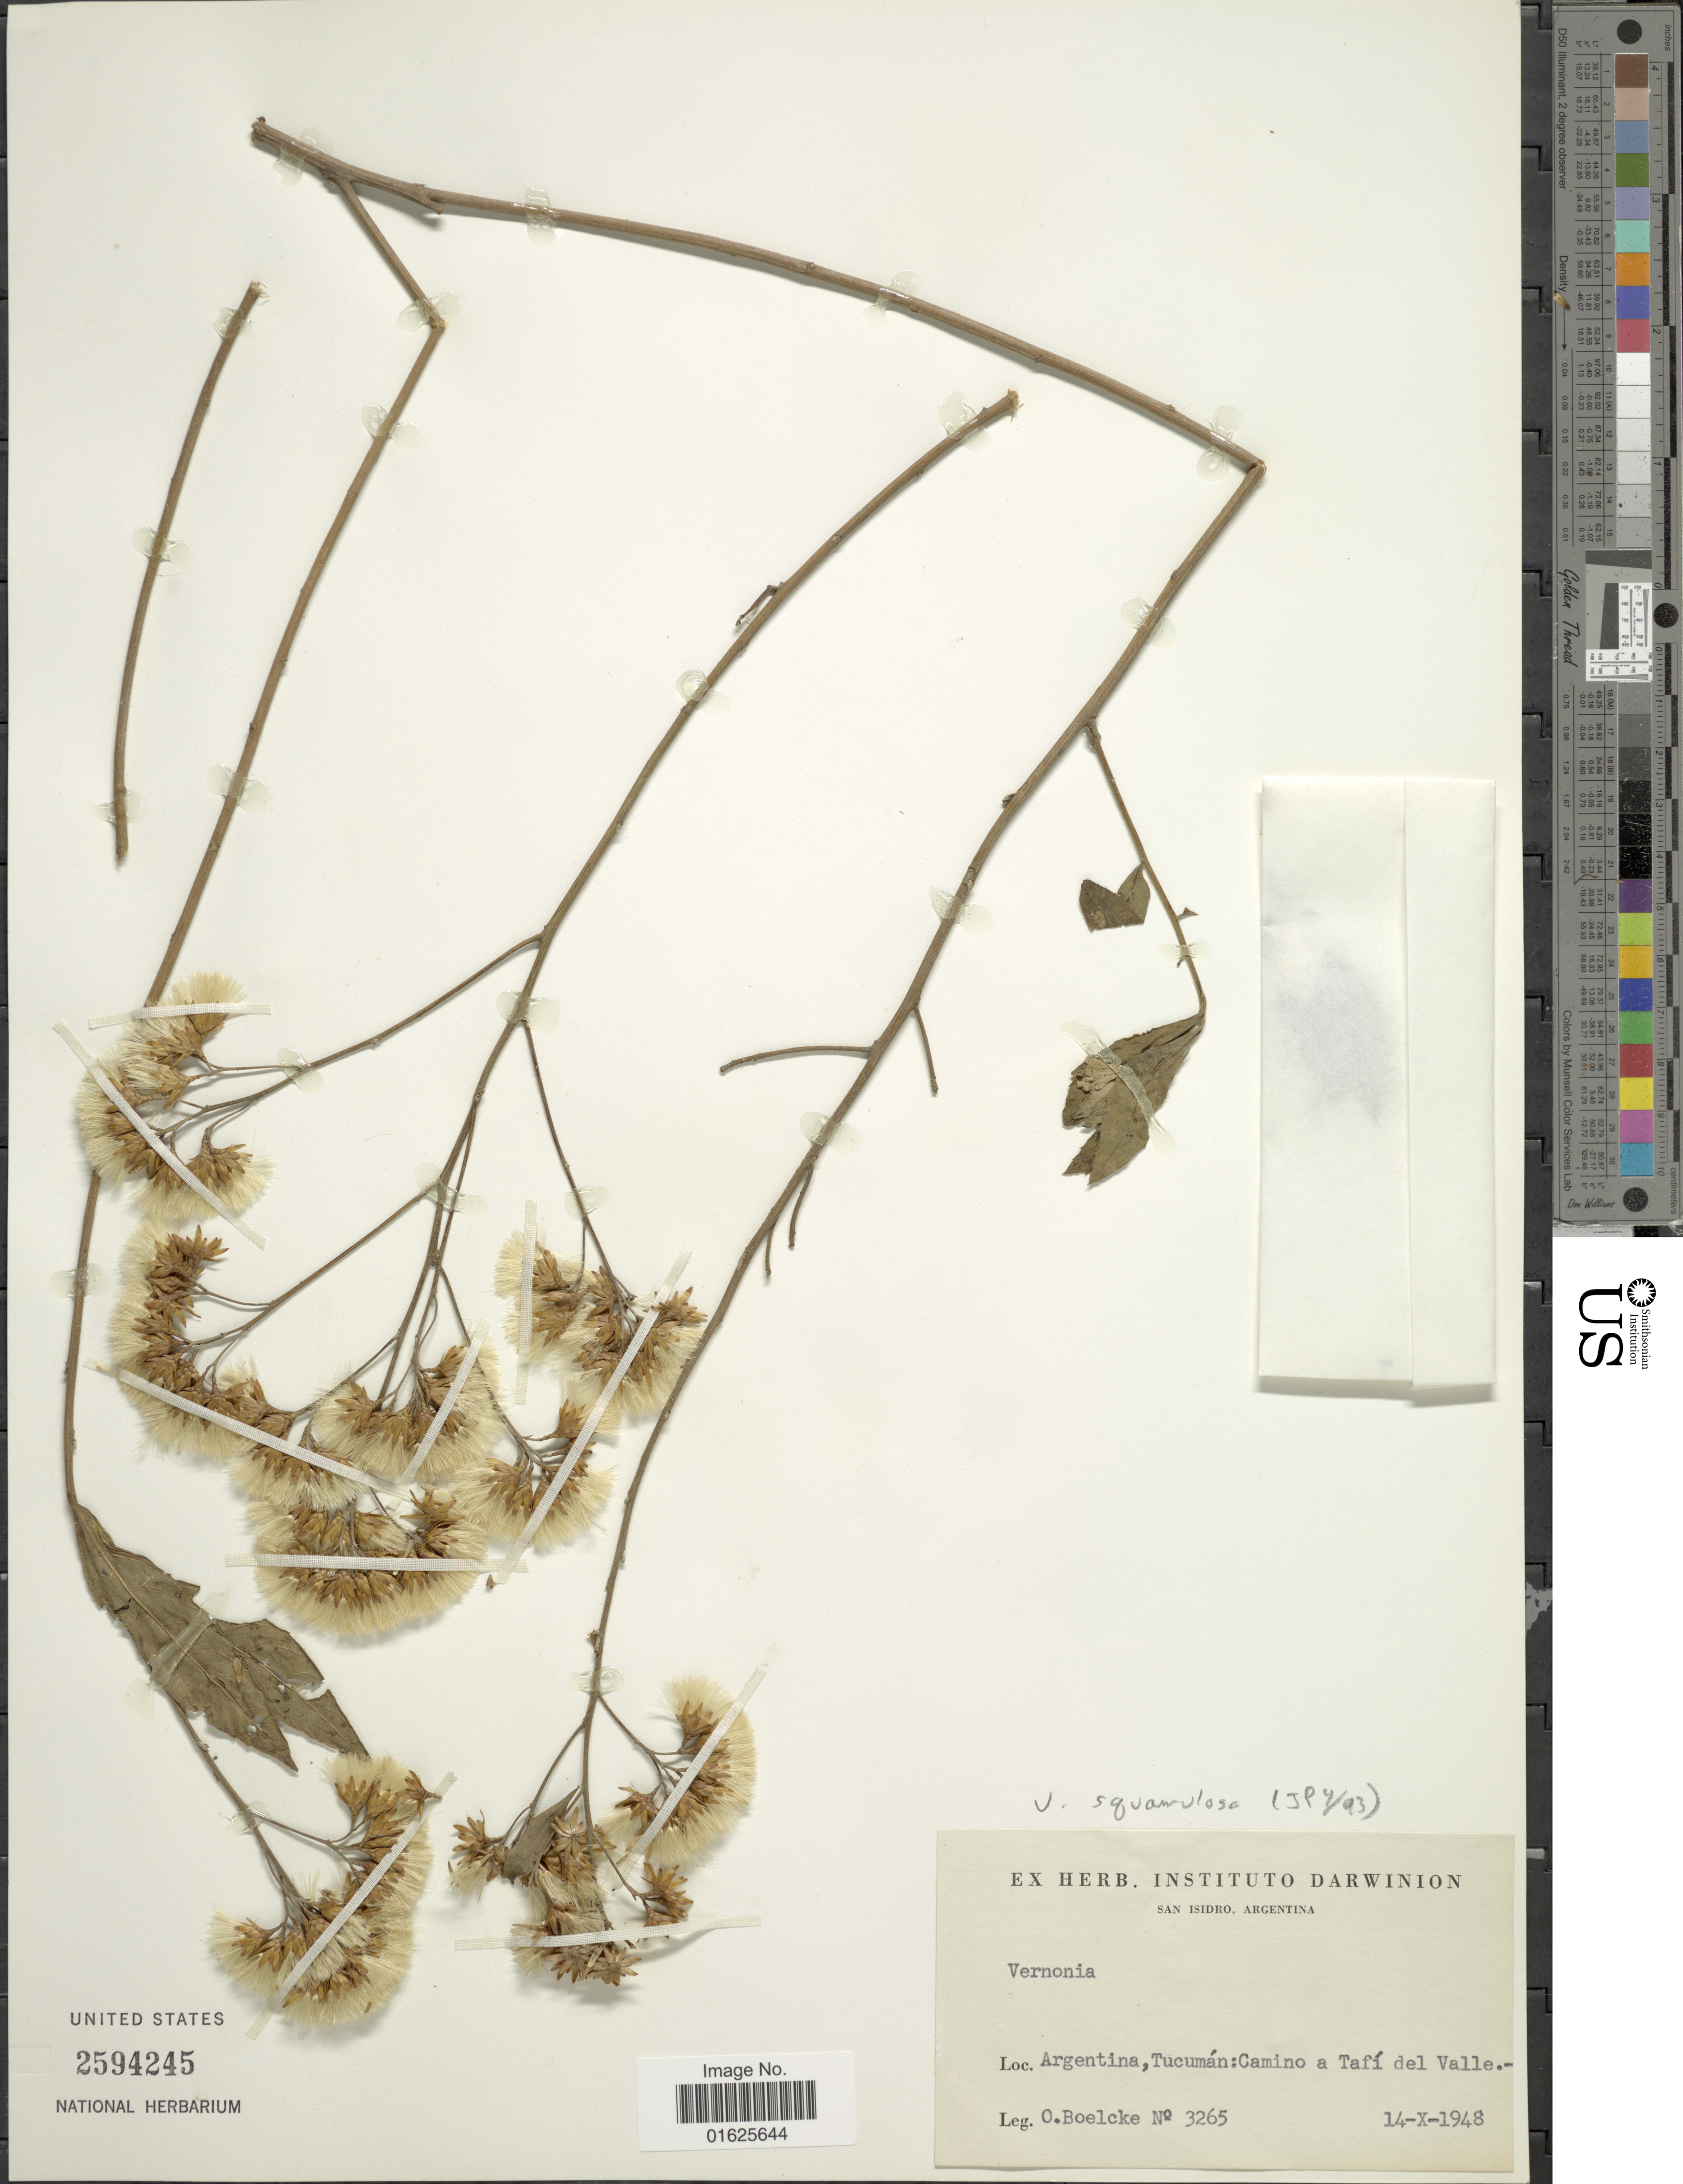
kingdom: Plantae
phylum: Tracheophyta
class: Magnoliopsida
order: Asterales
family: Asteraceae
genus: Vernonanthura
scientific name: Vernonanthura squamulosa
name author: (Hook. & Arn.) H. Rob.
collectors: O. Boelcke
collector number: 3265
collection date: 1948-10-14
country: Argentina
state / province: Tucuman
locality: Tucúman: Camino a Tafí del Valle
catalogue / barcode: US 2594246